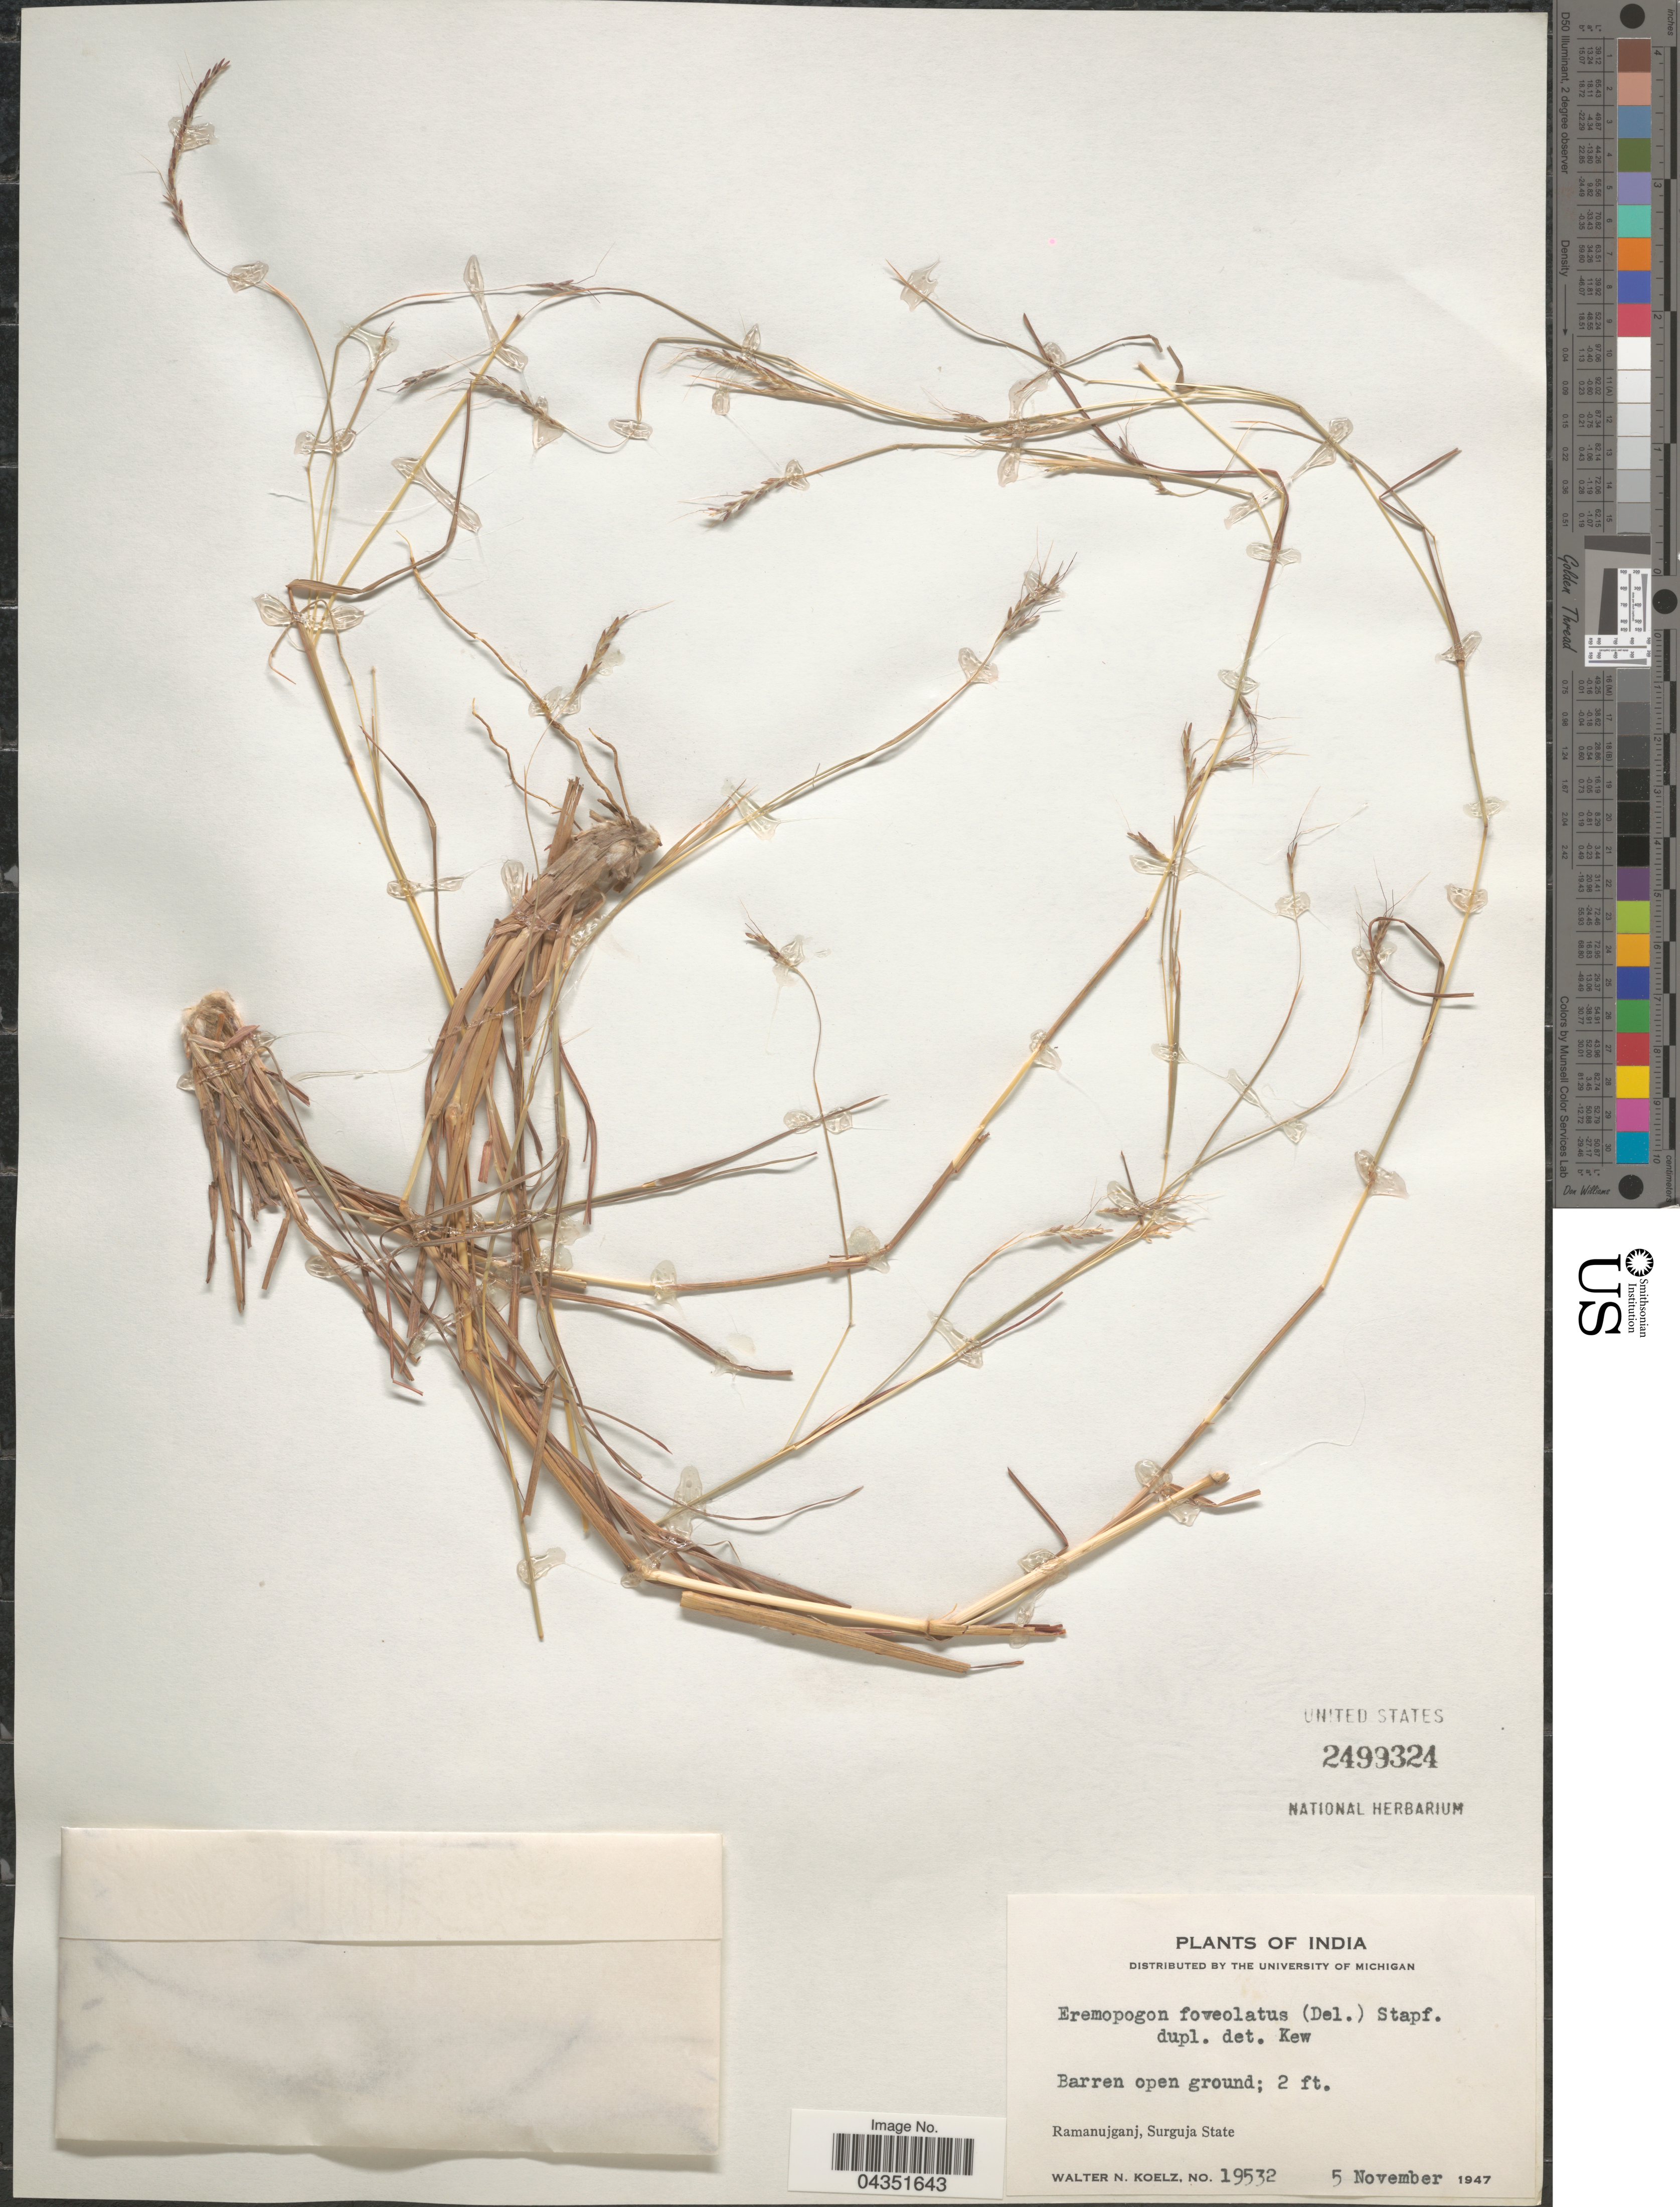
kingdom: Plantae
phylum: Tracheophyta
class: Liliopsida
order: Poales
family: Poaceae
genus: Eremopogon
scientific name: Eremopogon foveolatus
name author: (Delile) Stapf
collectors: W. N. Koelz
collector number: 19532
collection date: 1947-11-05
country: India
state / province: Chhattisgarh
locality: Ramanujganj, Surguja State.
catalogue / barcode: US 2499324